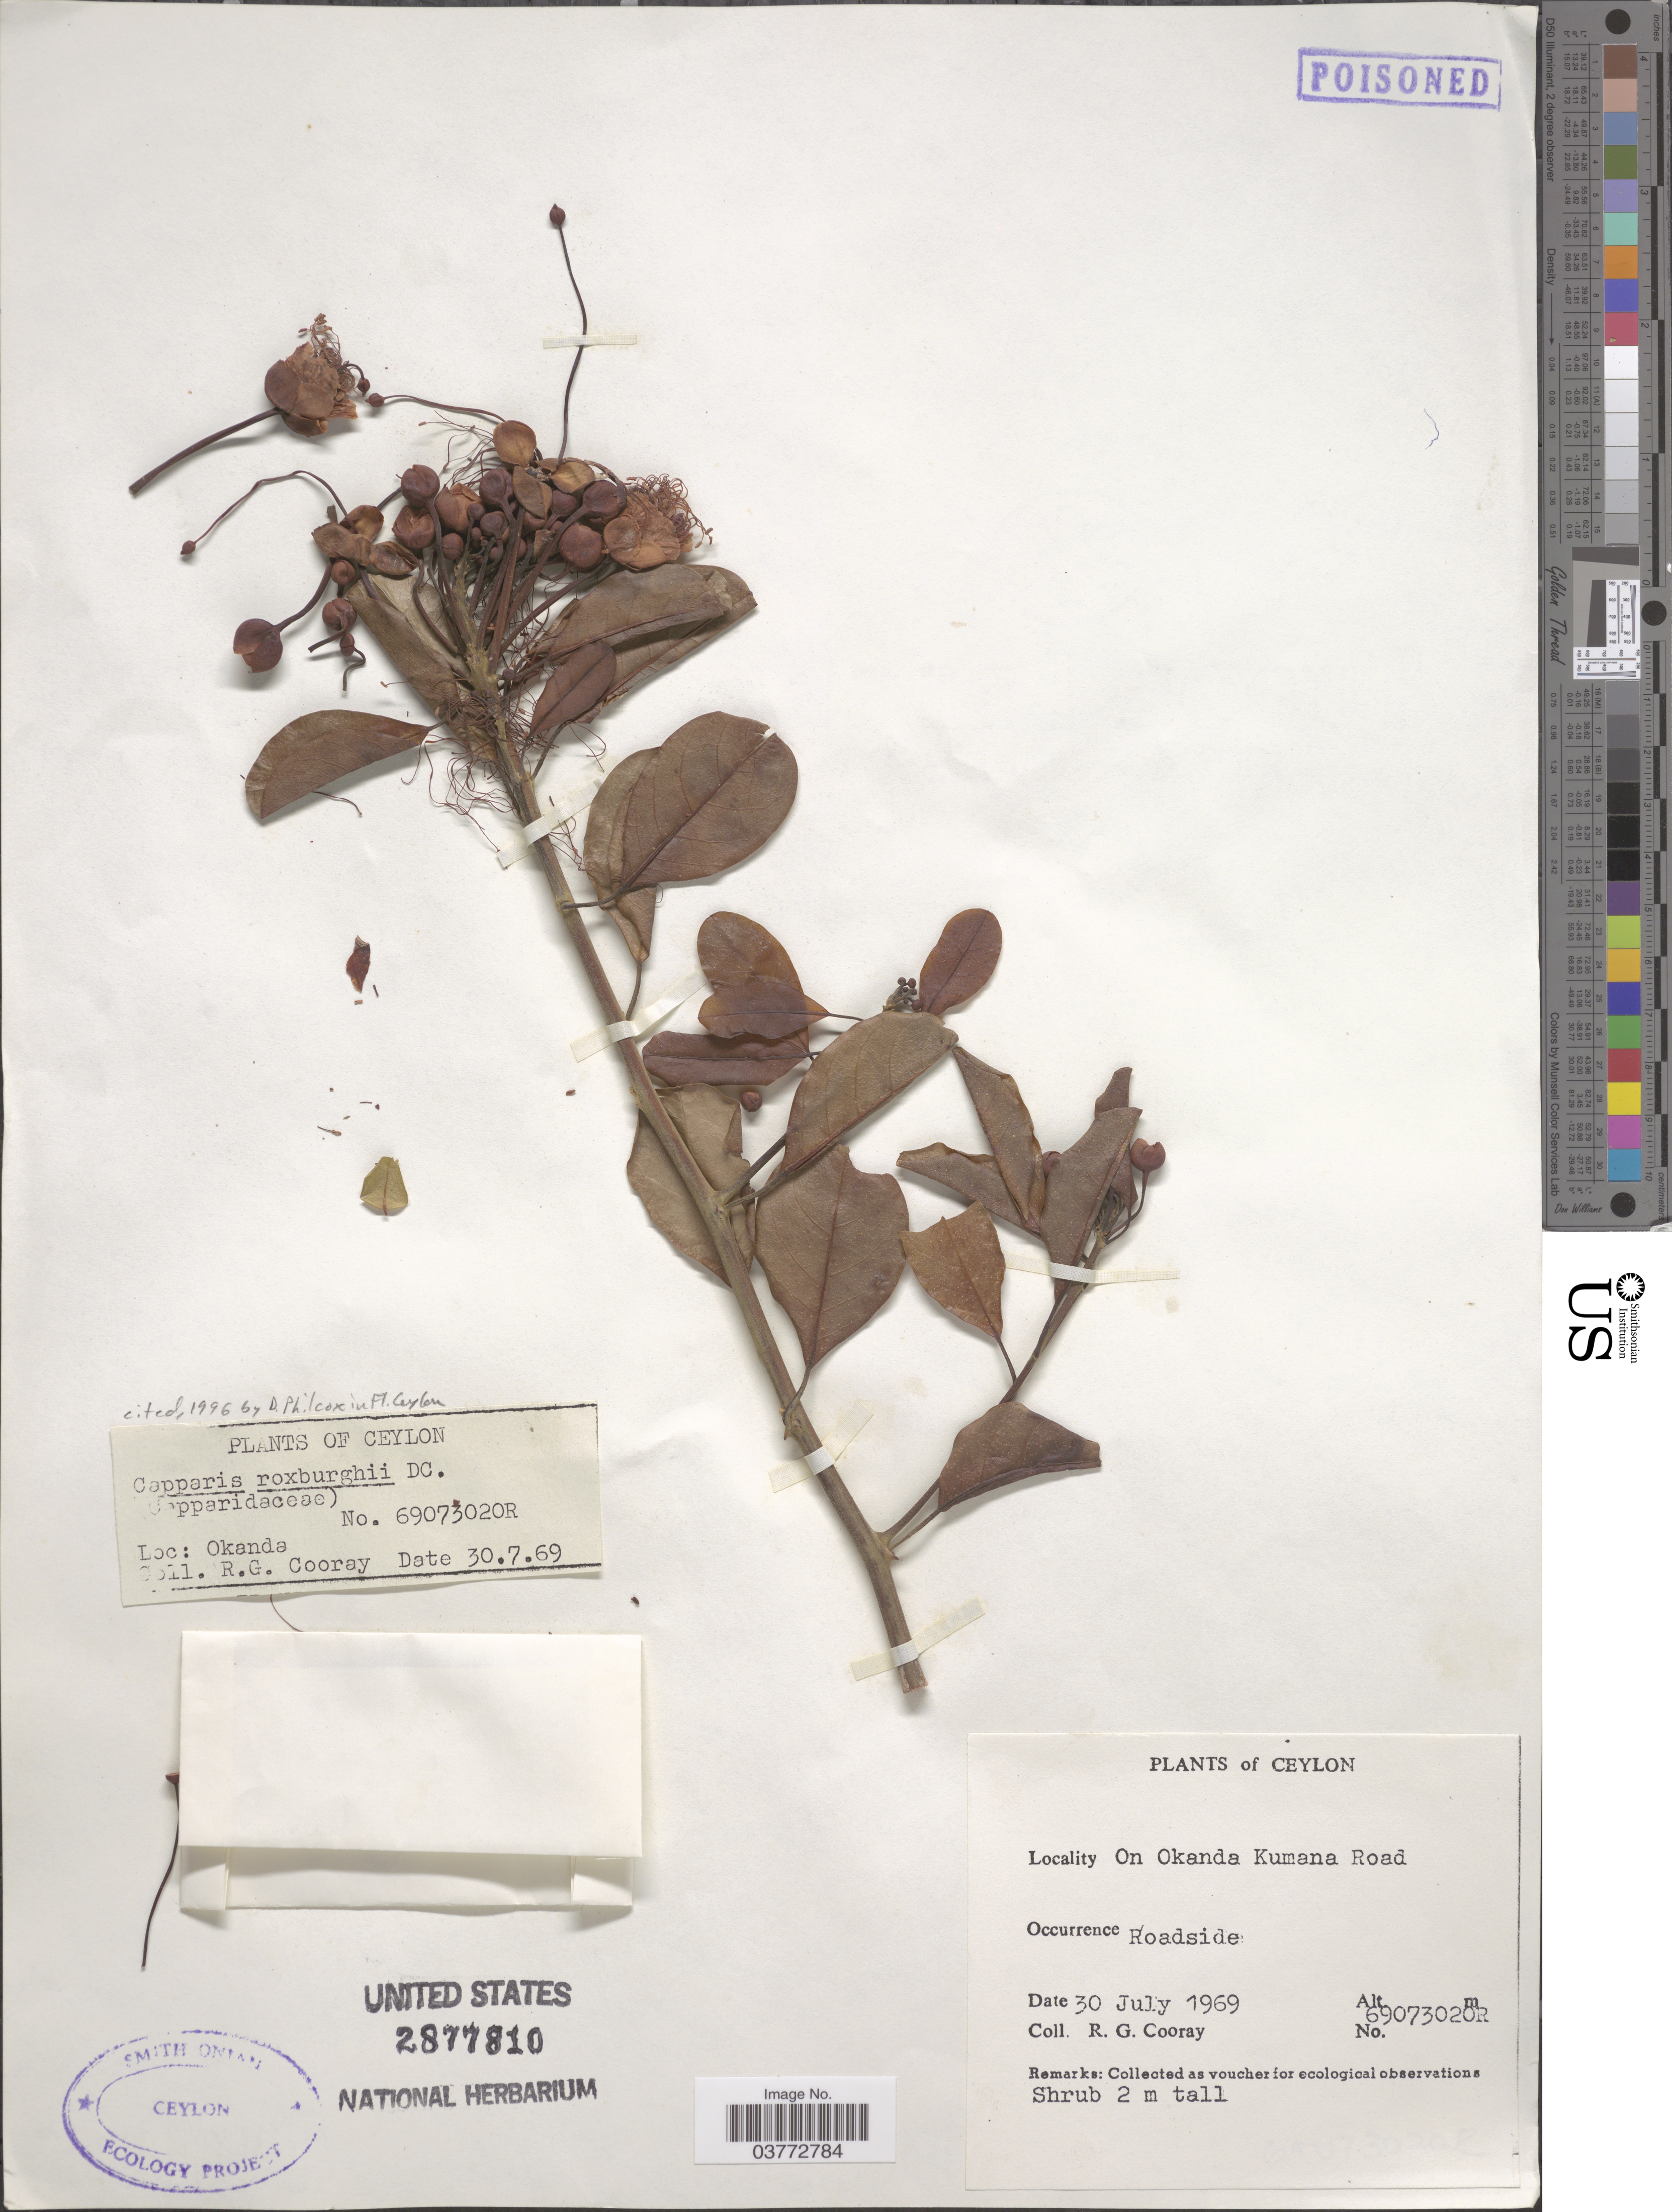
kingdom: Plantae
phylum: Tracheophyta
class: Magnoliopsida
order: Brassicales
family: Capparaceae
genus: Capparis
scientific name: Capparis roxburghii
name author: DC.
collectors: R. Cooray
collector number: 69073020R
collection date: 1969-07-30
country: Sri Lanka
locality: Ceylon. On Okanda Kumana Road.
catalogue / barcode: US 2877810